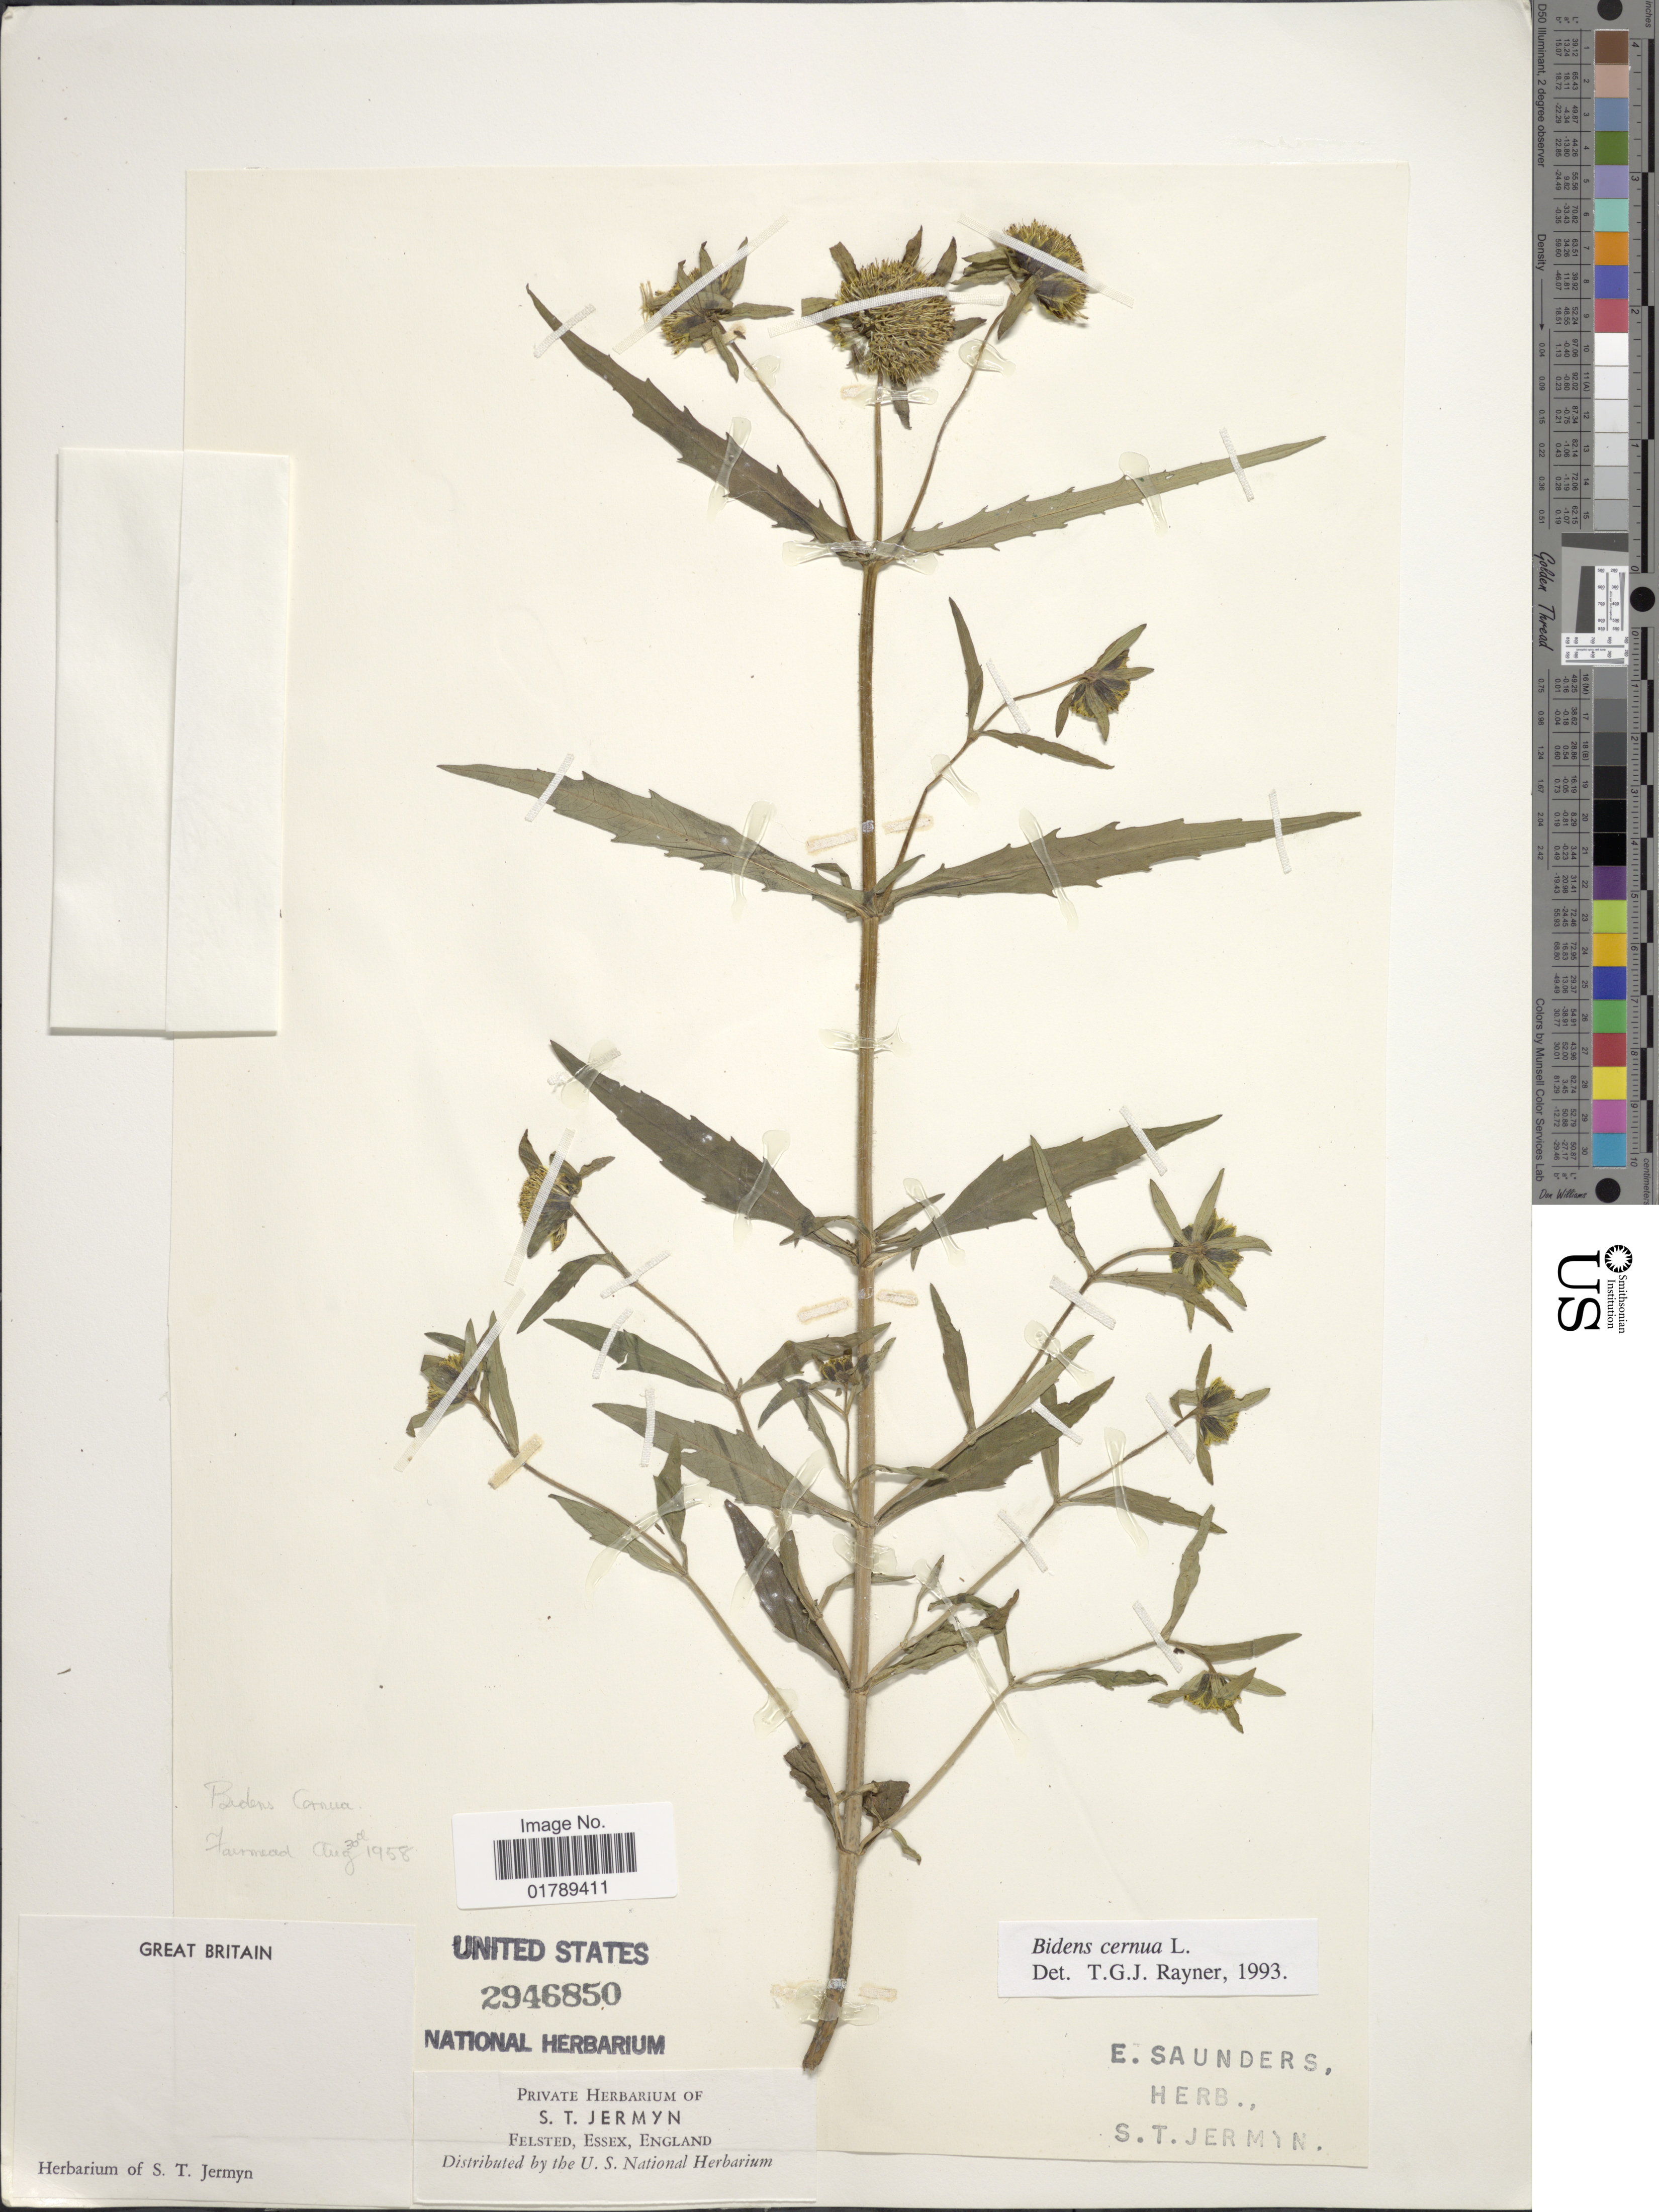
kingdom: Plantae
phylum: Tracheophyta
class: Magnoliopsida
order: Asterales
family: Asteraceae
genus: Bidens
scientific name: Bidens cernua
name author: L.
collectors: ex herb. S. T. Jermyn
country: United Kingdom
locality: Great Britain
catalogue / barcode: US 2946850